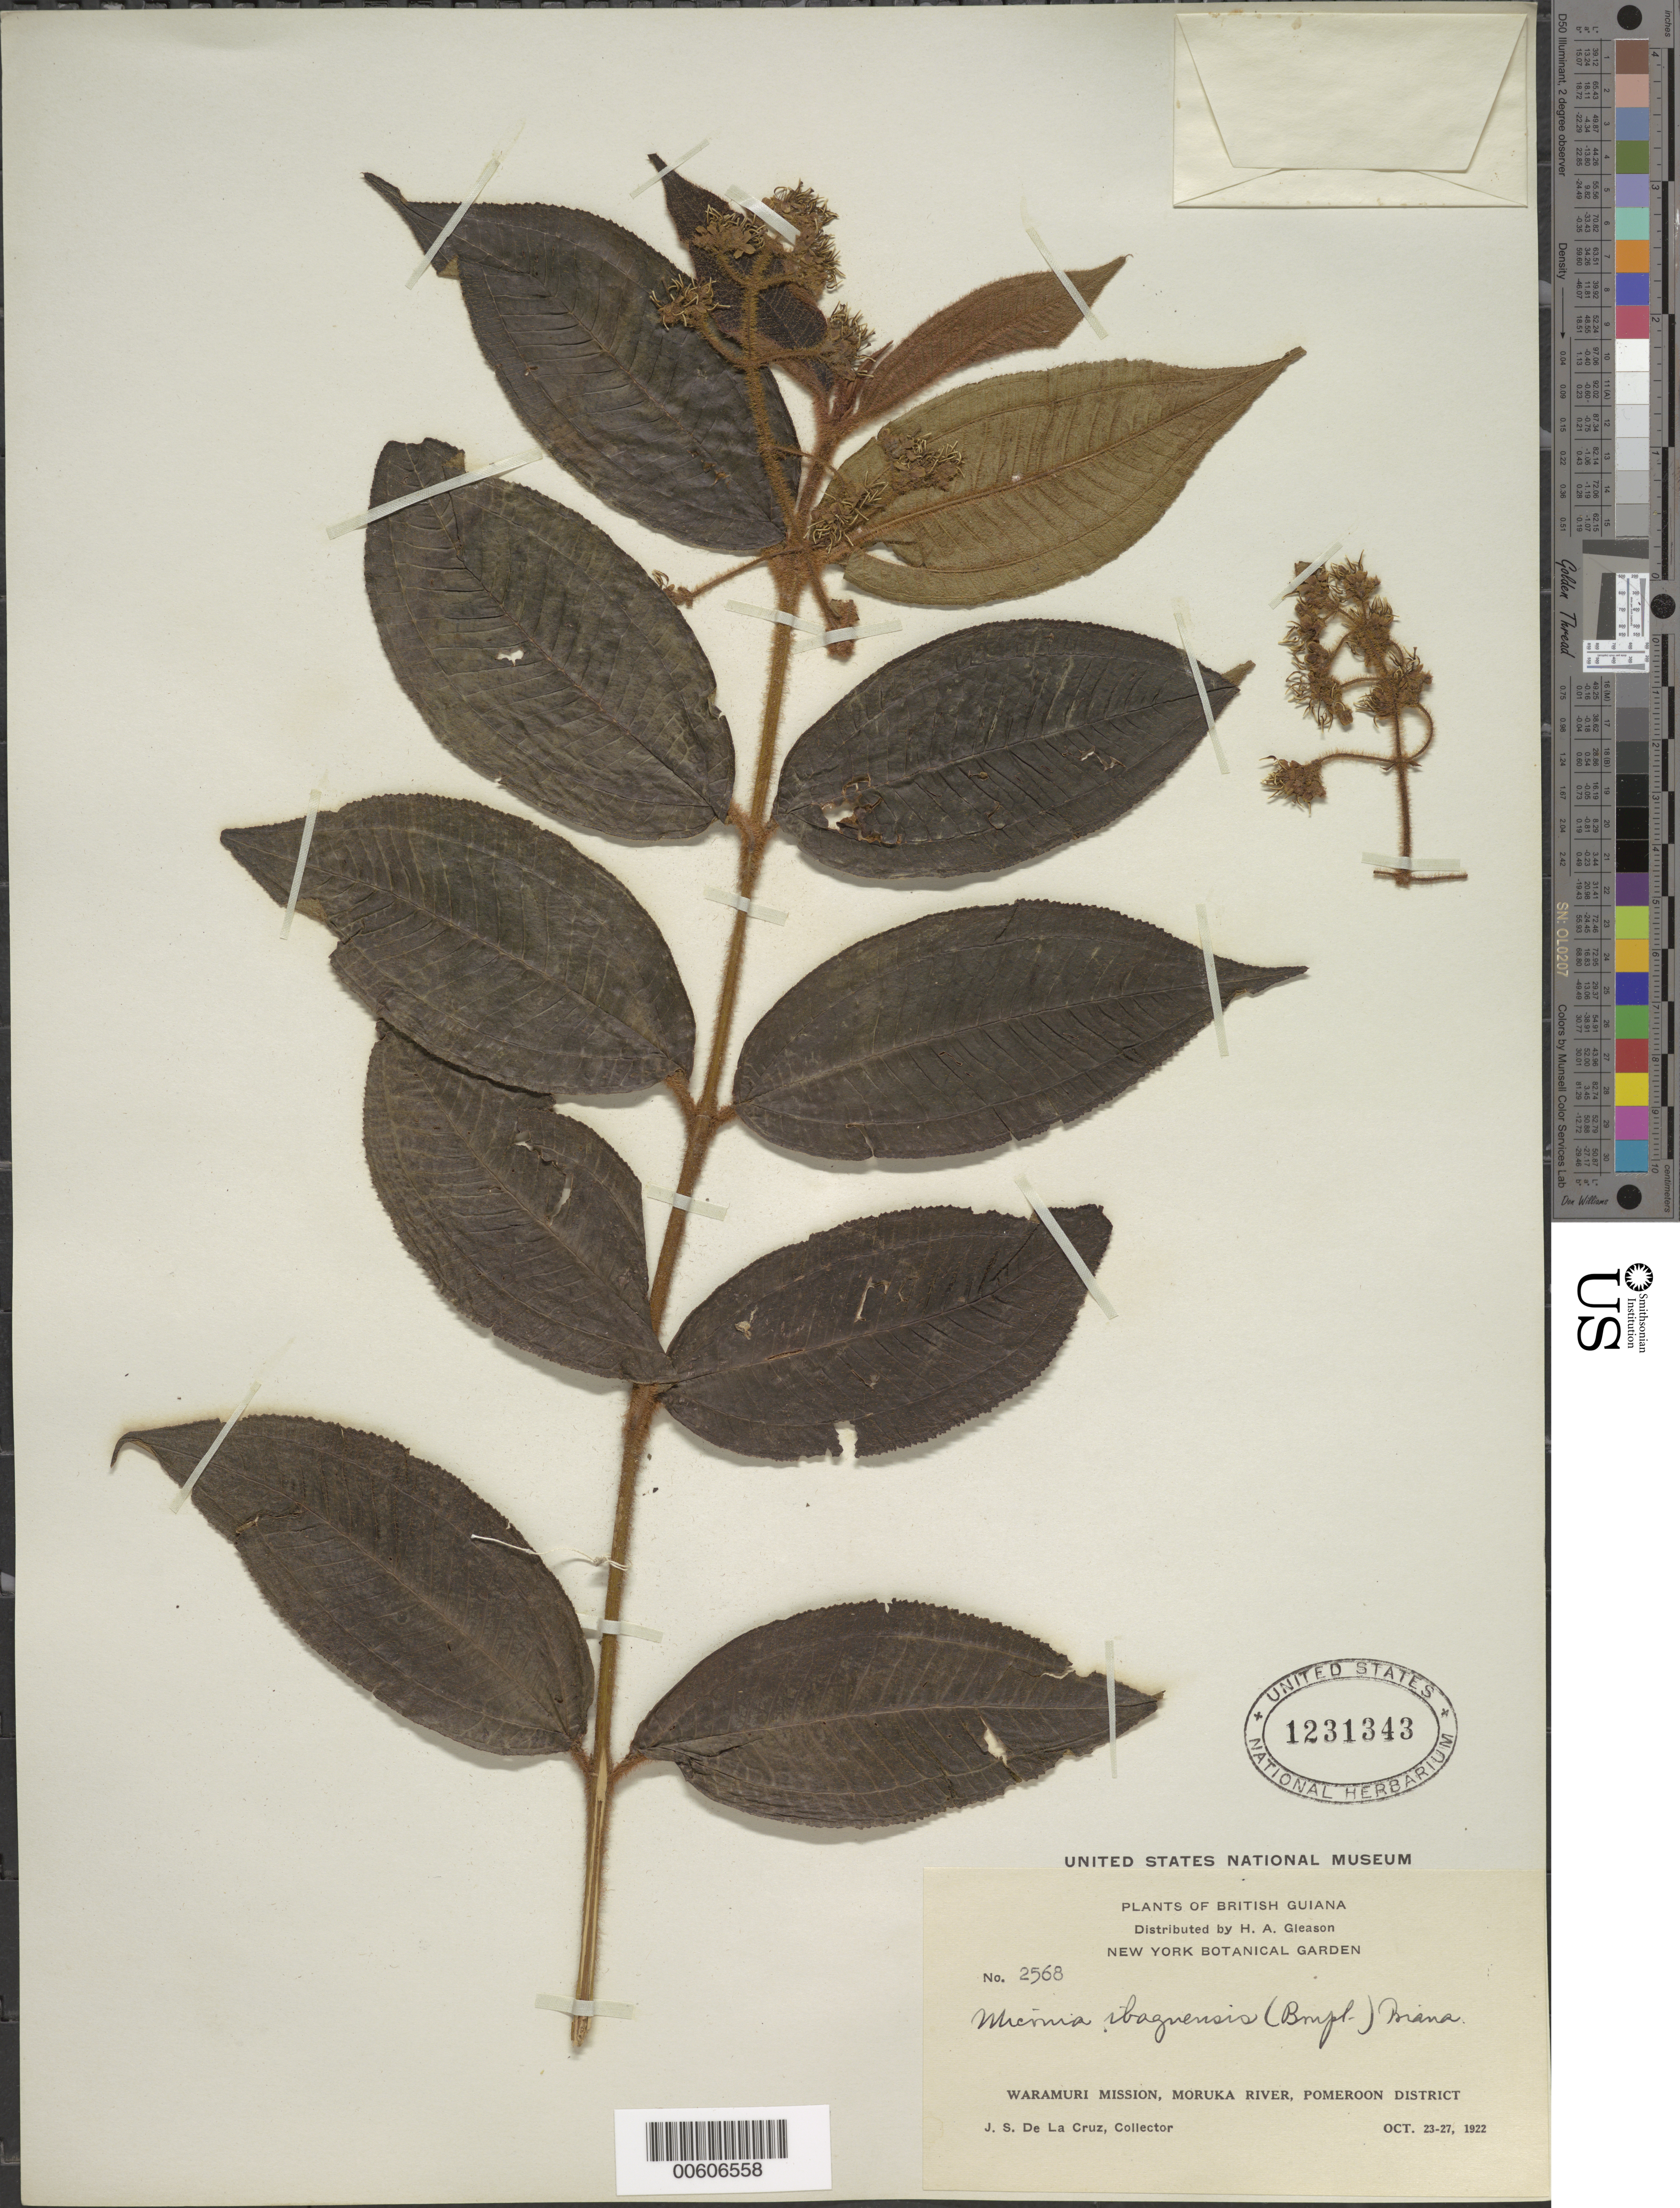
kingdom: Plantae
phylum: Tracheophyta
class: Magnoliopsida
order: Myrtales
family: Melastomataceae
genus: Miconia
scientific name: Miconia ibaguensis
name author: (Bonpl.) Triana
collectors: J. S. de la Cruz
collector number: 2568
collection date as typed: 23-Oct-22 to 27-Oct-22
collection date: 1922-10-23/1922-10-27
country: Guyana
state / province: Pomeroon-Supenaam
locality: Waramuri Mission, Moruka R., Pomeroon Dist.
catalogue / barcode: US 1231343